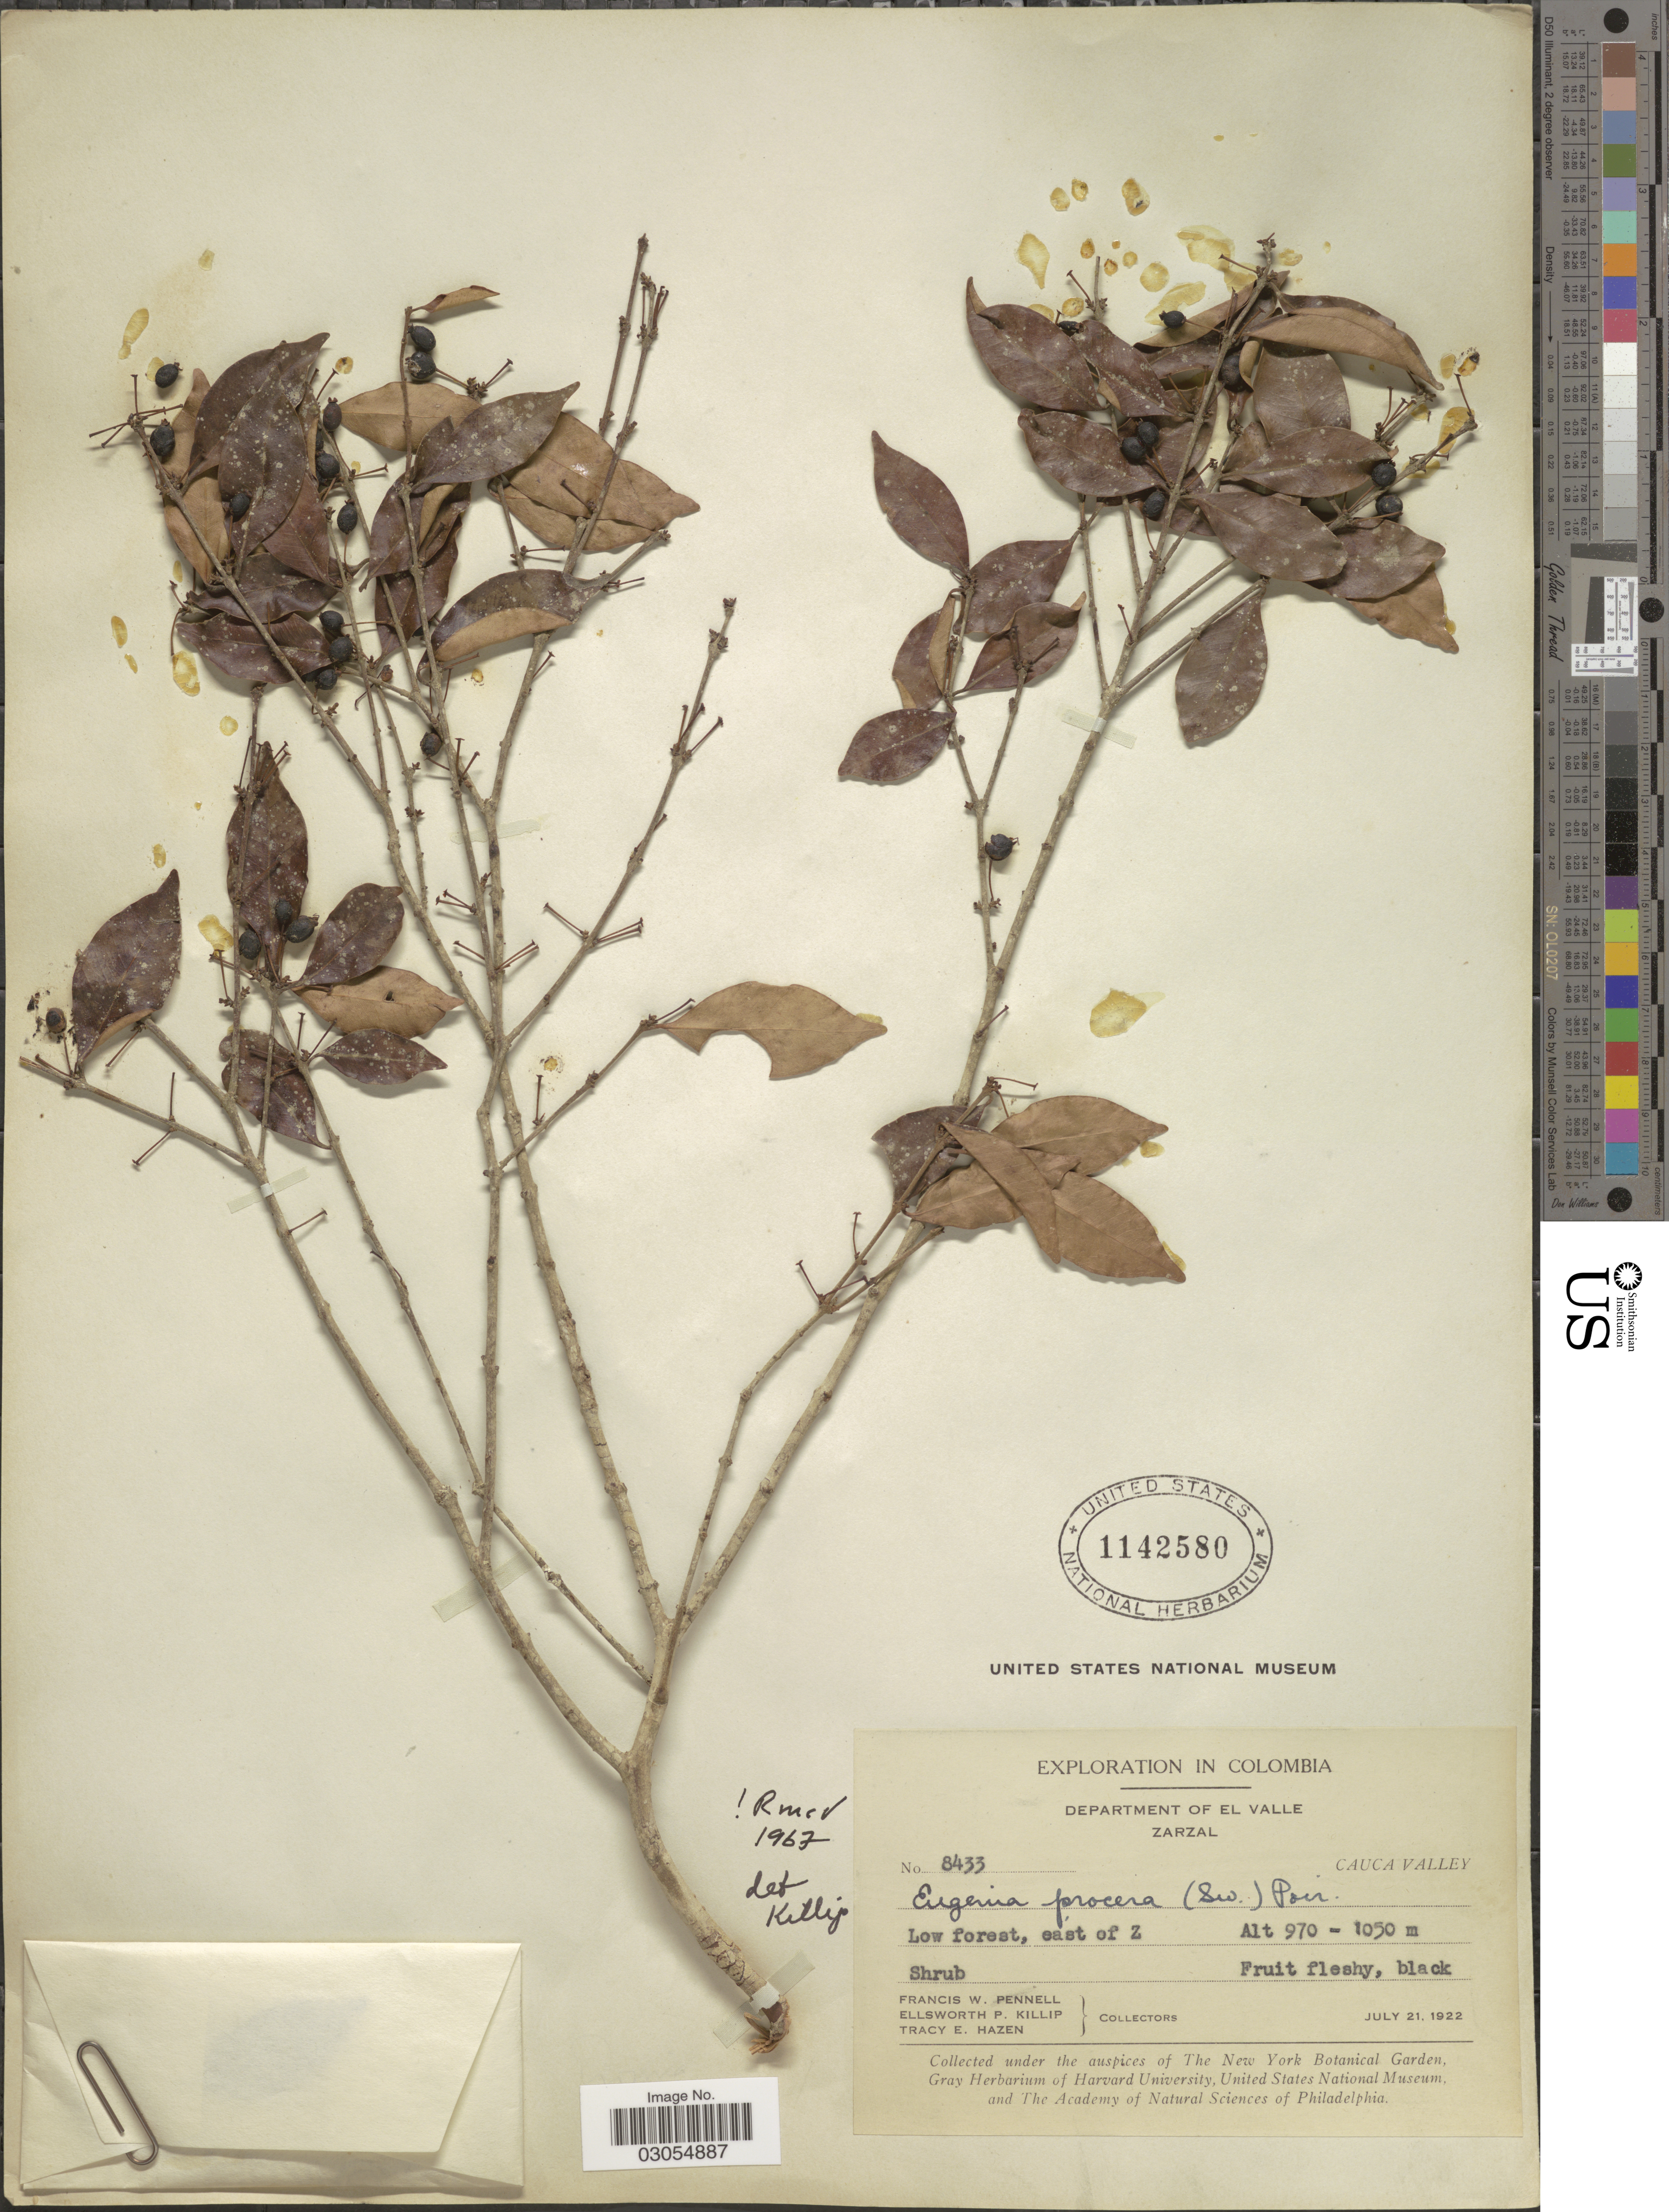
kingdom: Plantae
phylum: Tracheophyta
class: Magnoliopsida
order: Myrtales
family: Myrtaceae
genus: Eugenia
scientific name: Eugenia procera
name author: (Sw.) Poir.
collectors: F. W. Pennell, E. P. Killip & T. E. Hazen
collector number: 8433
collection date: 1922-07-21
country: Colombia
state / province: Valle del Cauca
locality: Department of El Valle. Zarzal. Cauca Valley. East of Z.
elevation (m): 970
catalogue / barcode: US 1142580